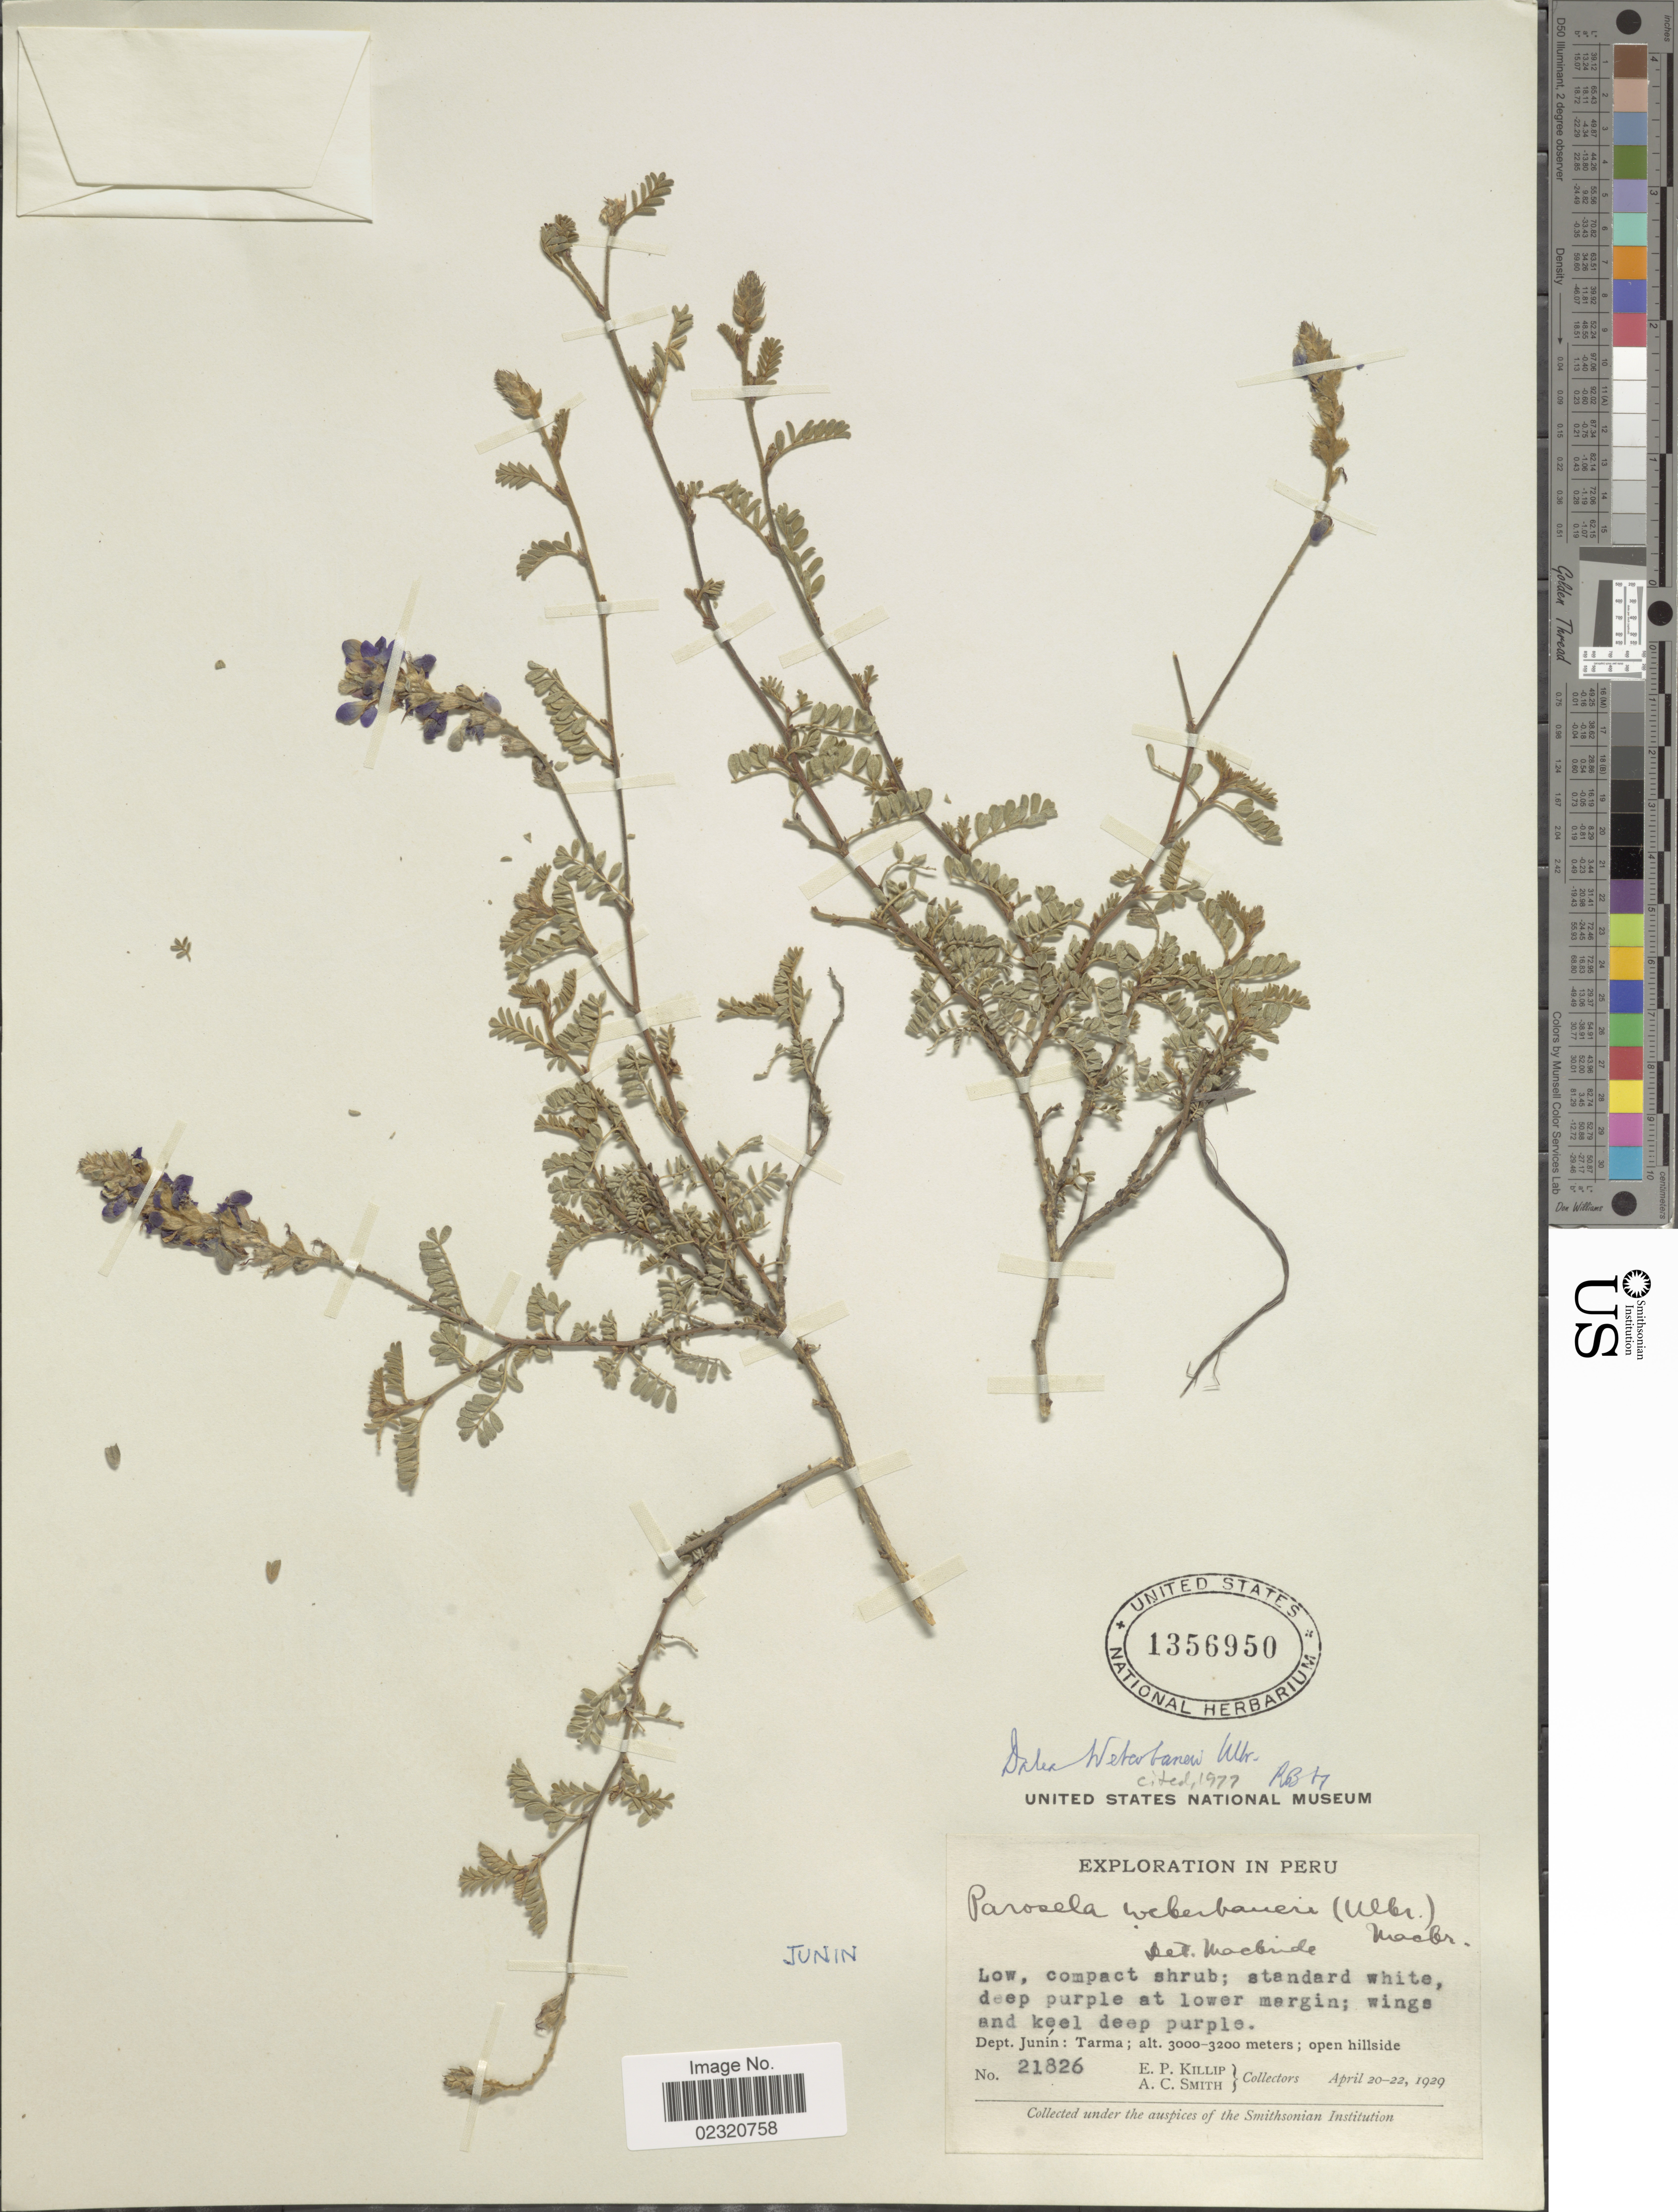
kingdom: Plantae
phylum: Tracheophyta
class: Magnoliopsida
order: Fabales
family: Fabaceae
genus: Dalea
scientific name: Dalea weberbaueri var. weberbaueri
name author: Ulbr.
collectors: E. P. Killip & A. C. Smith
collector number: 21826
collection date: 1929-04-20/1929-04-22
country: Peru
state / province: Junín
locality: Tarma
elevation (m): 3000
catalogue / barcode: US 1356950